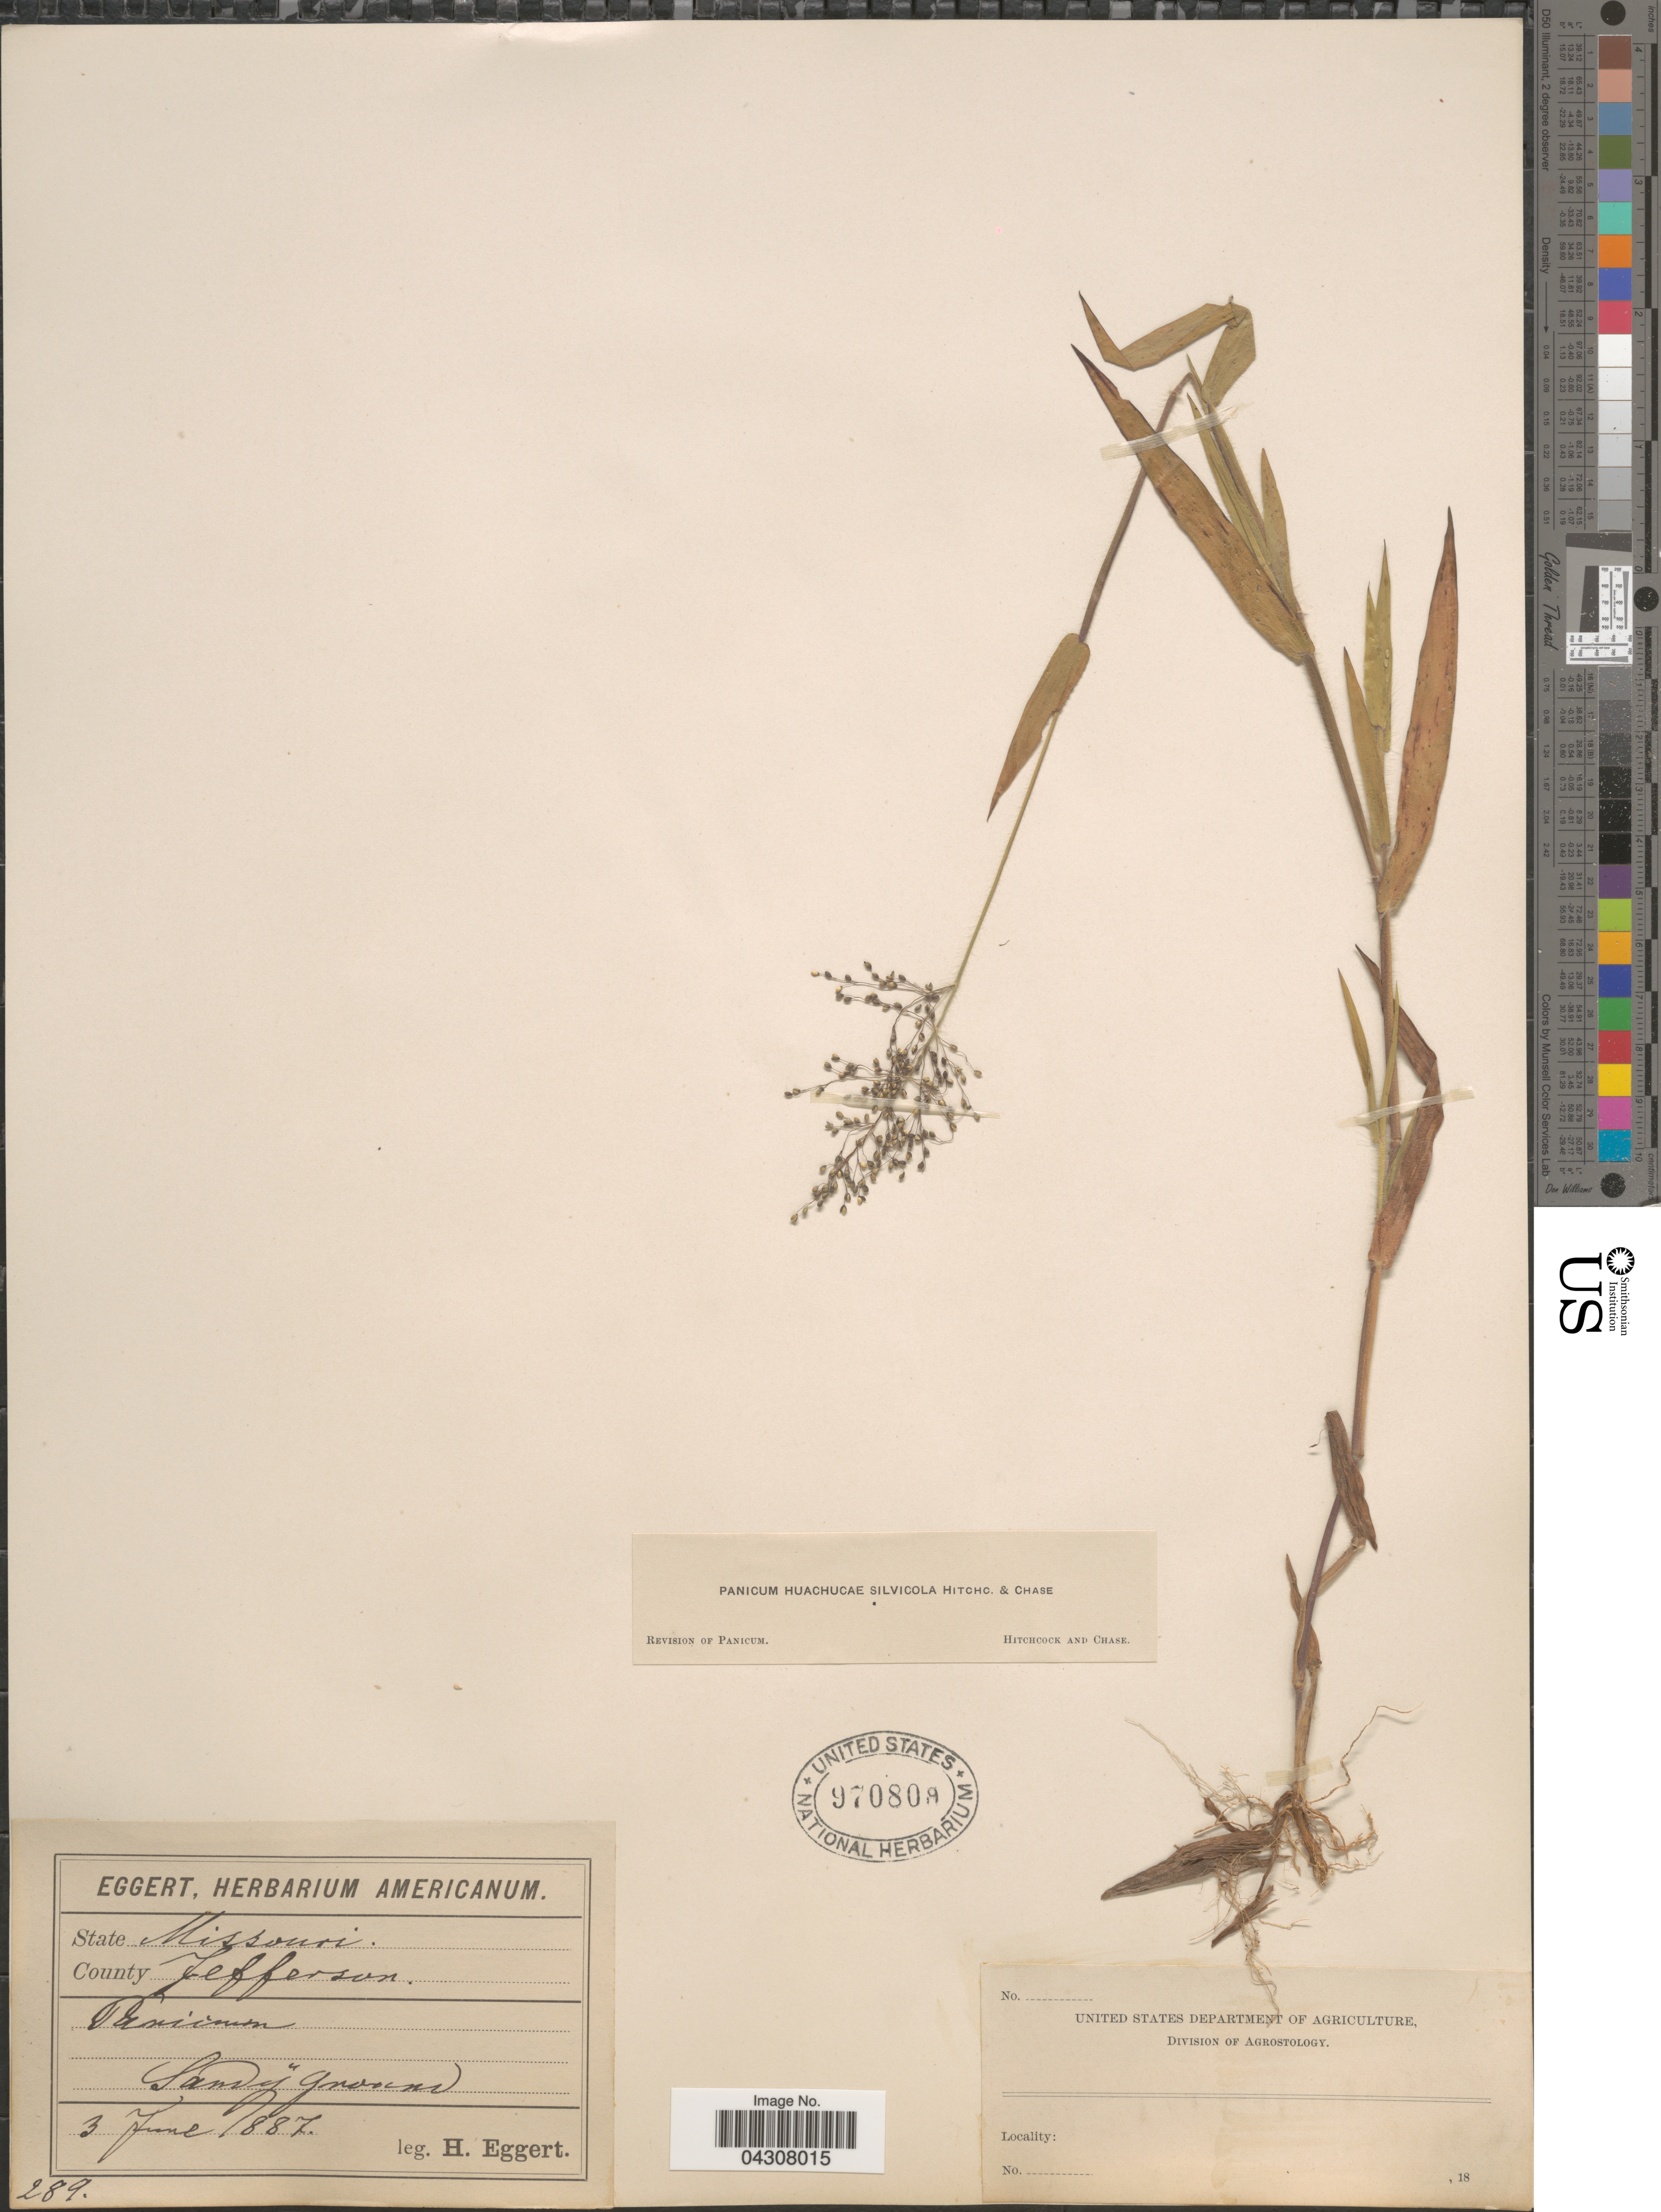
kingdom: Plantae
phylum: Tracheophyta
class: Liliopsida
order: Poales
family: Poaceae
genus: Dichanthelium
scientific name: Dichanthelium acuminatum var. acuminatum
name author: (Sw.) Gould & C.A. Clark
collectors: H. Eggert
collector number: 289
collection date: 1887-06-03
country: United States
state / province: Missouri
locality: County Jefferson.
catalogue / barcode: US 970800